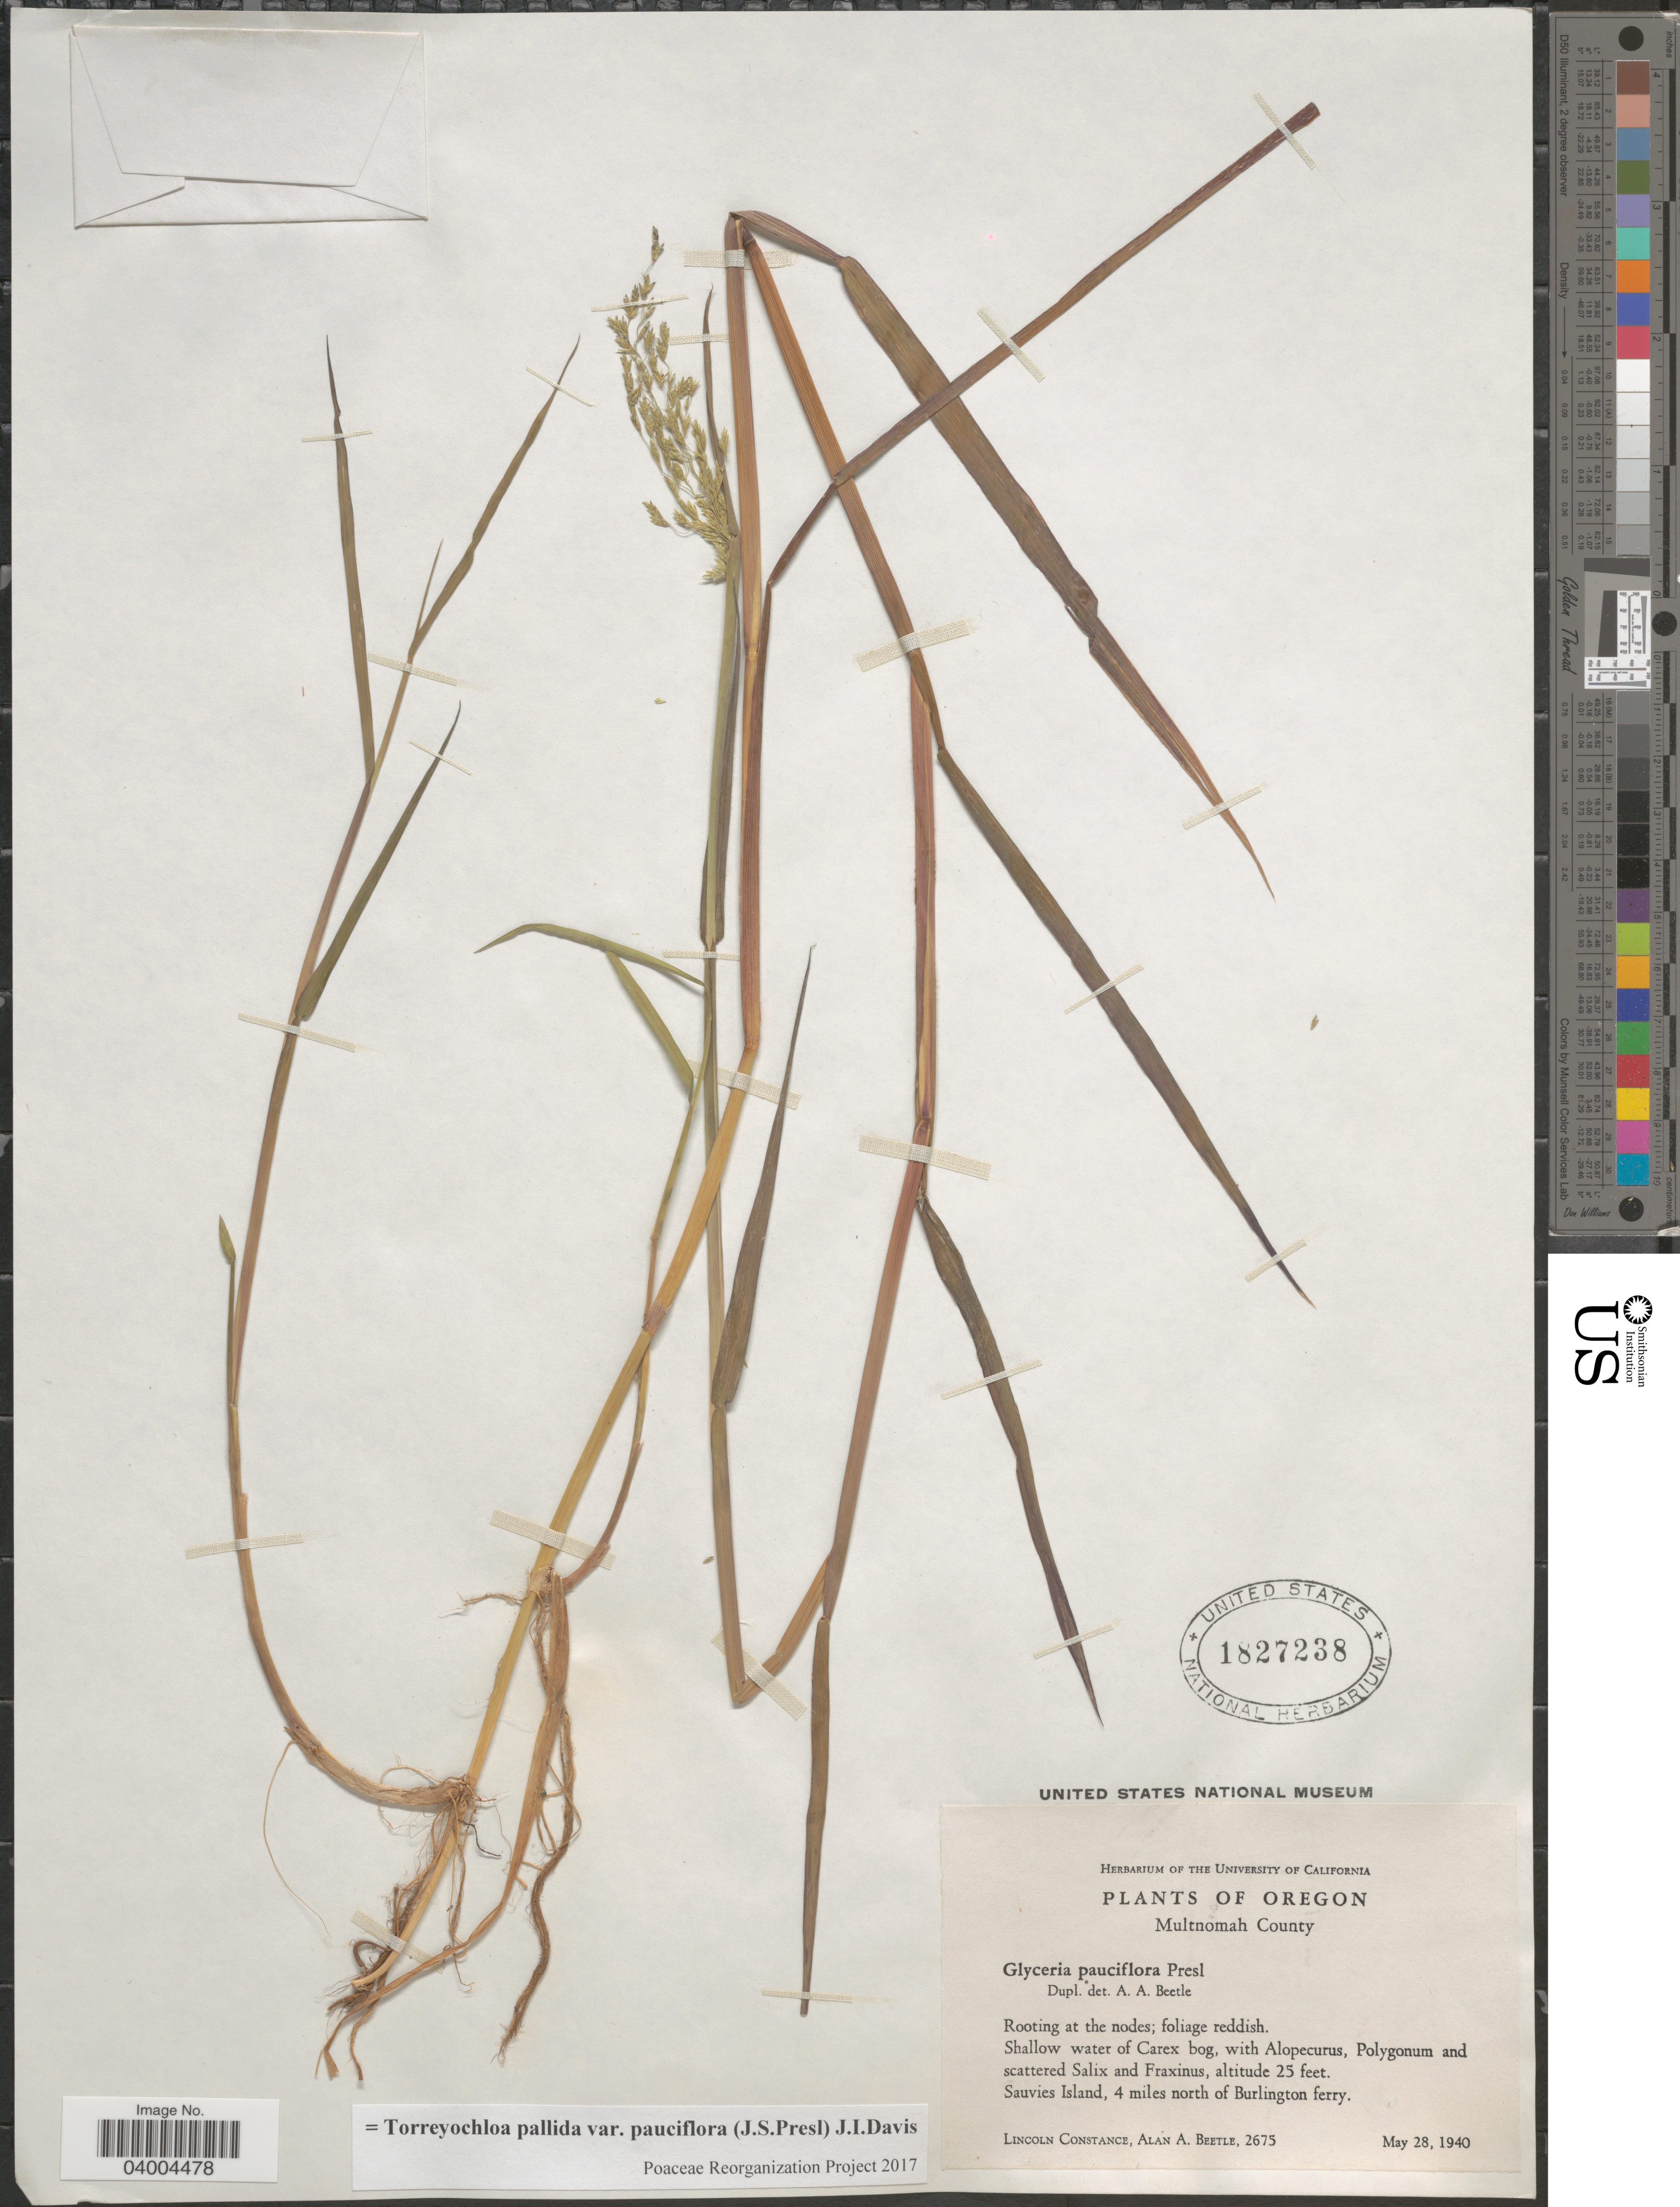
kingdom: Plantae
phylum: Tracheophyta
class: Liliopsida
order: Poales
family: Poaceae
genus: Torreyochloa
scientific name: Torreyochloa pallida var. pauciflora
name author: (J. Presl) J.I. Davis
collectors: L. Constance & A. A. Beetle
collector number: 2675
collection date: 1940-05-28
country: United States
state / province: Oregon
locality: Multnomah County. Sauvies Island, 4 miles north of Burlington ferry.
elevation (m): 8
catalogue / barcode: US 1827238